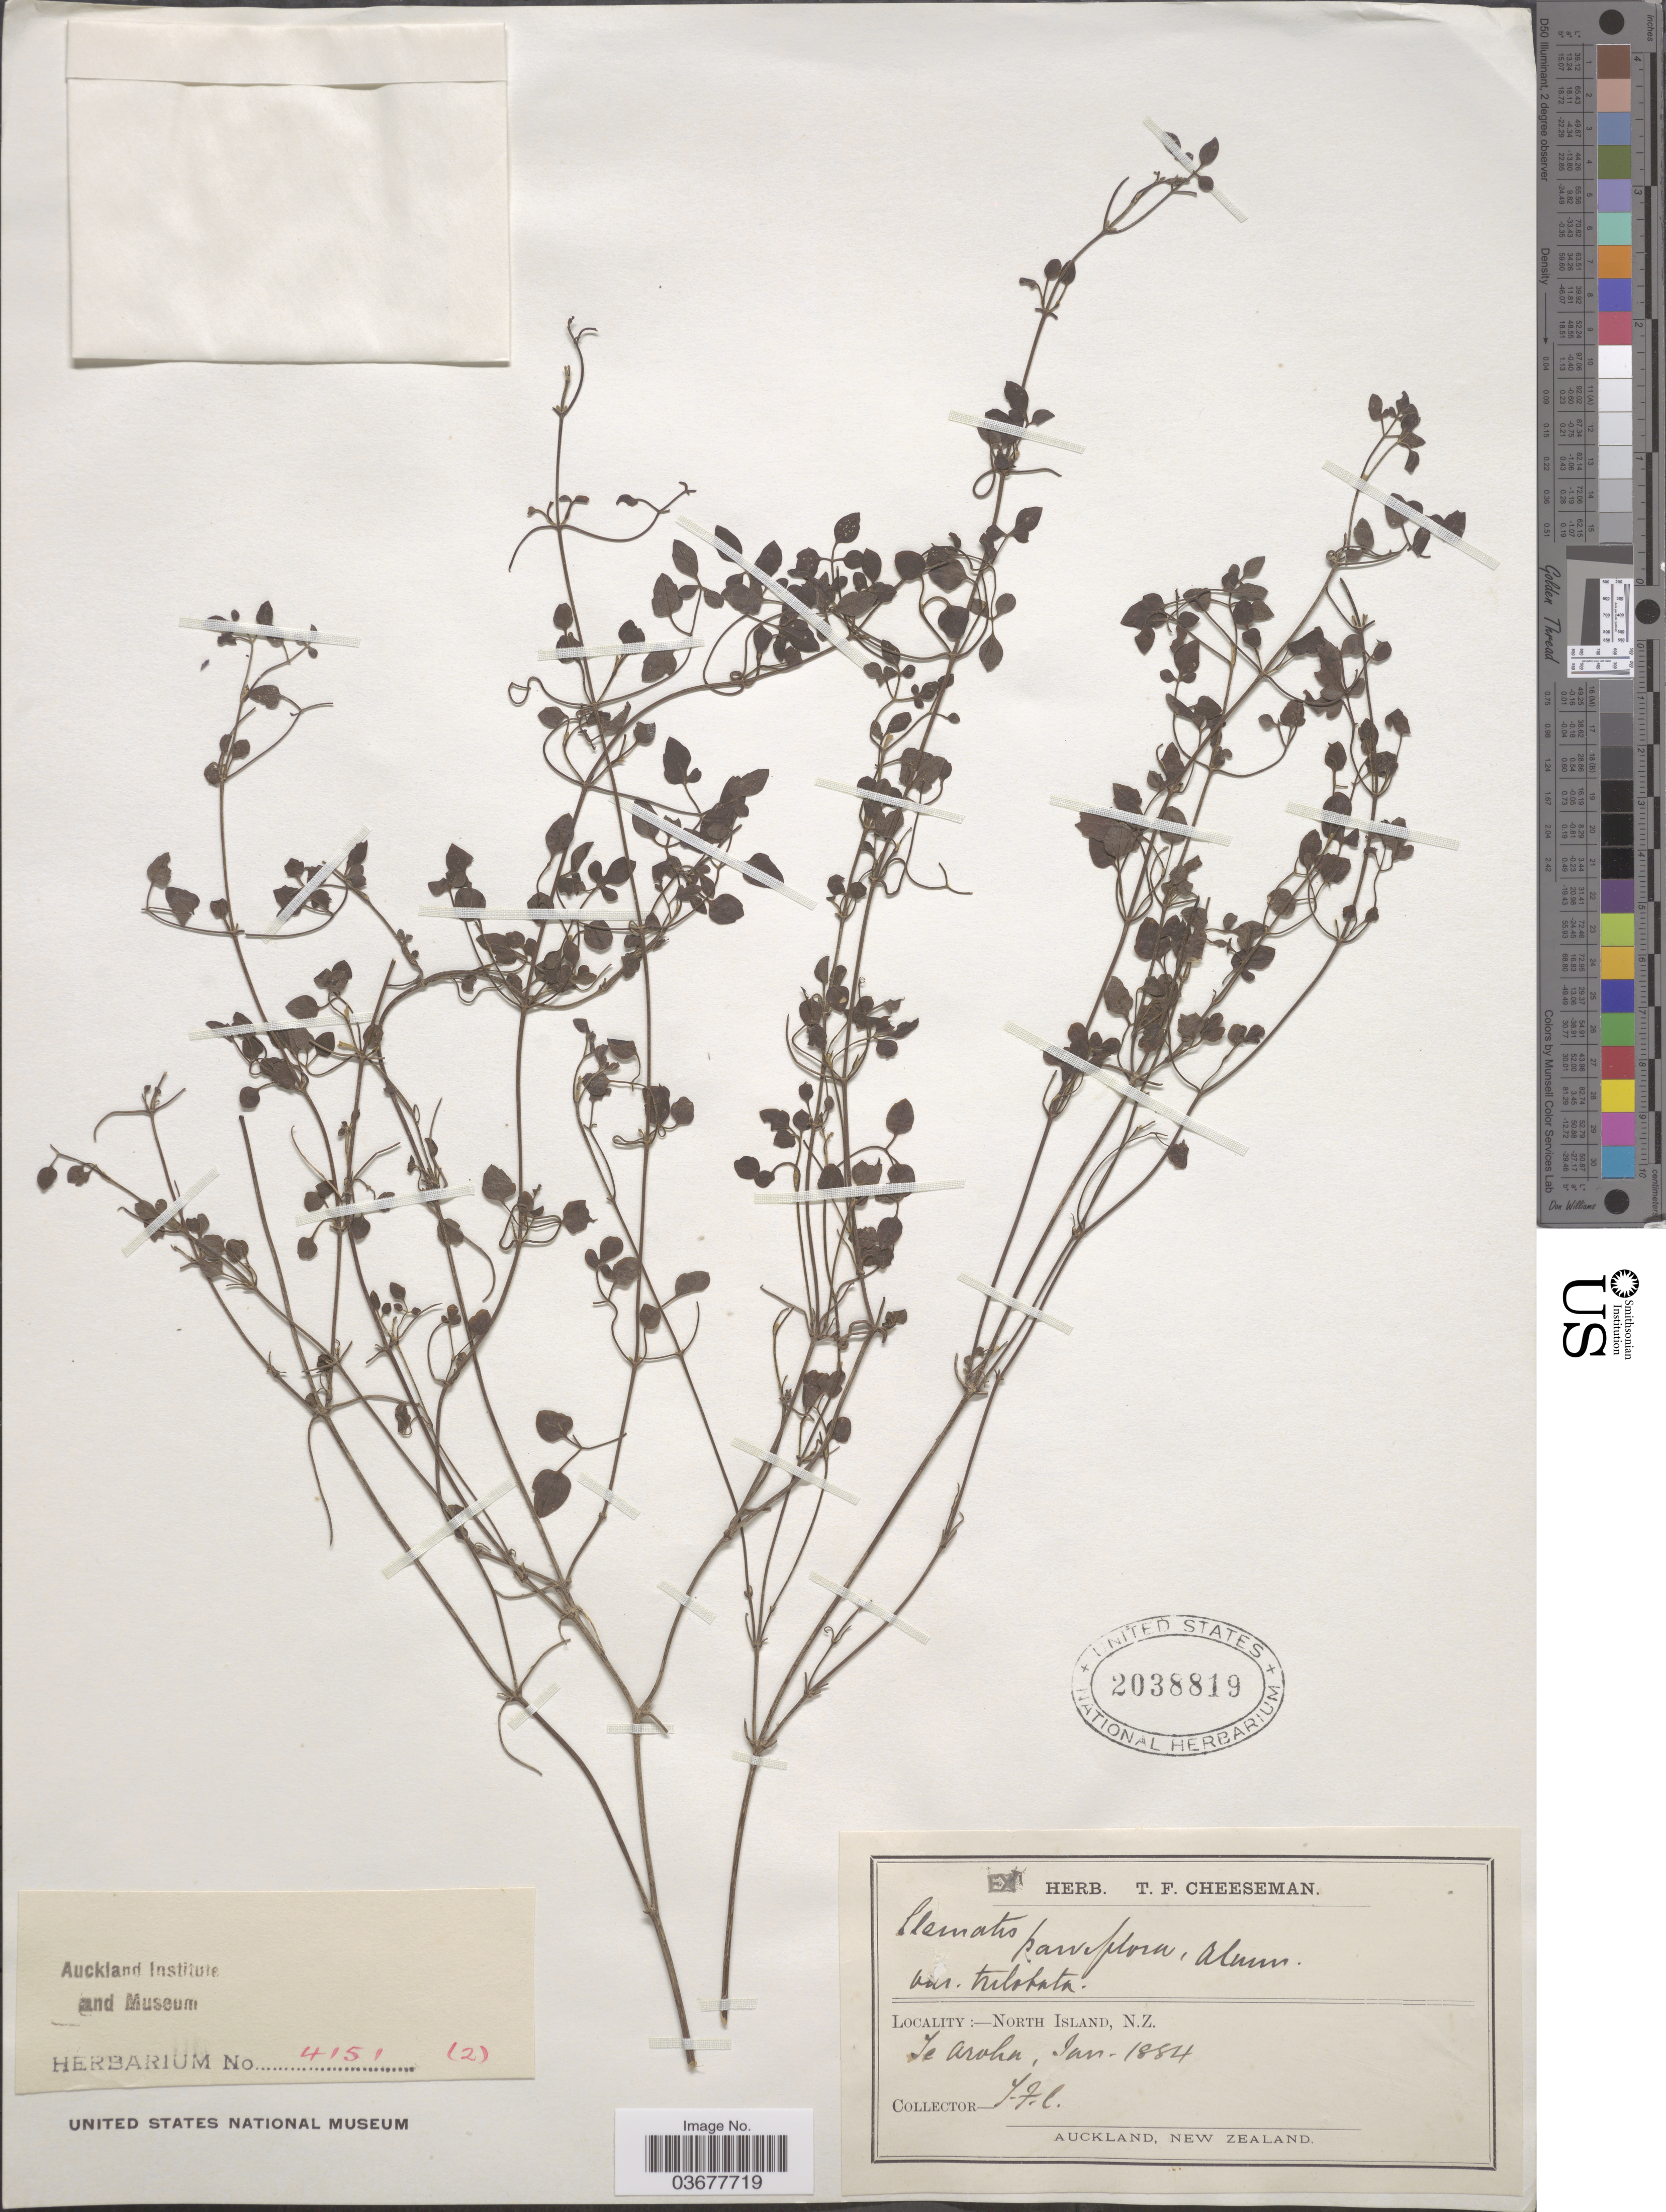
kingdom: Plantae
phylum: Tracheophyta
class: Magnoliopsida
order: Ranunculales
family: Ranunculaceae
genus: Clematis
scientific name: Clematis parviflora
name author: DC.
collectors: T. F. Cheeseman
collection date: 1884-01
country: New Zealand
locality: North Island. Te Aroha.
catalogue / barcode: US 2038819